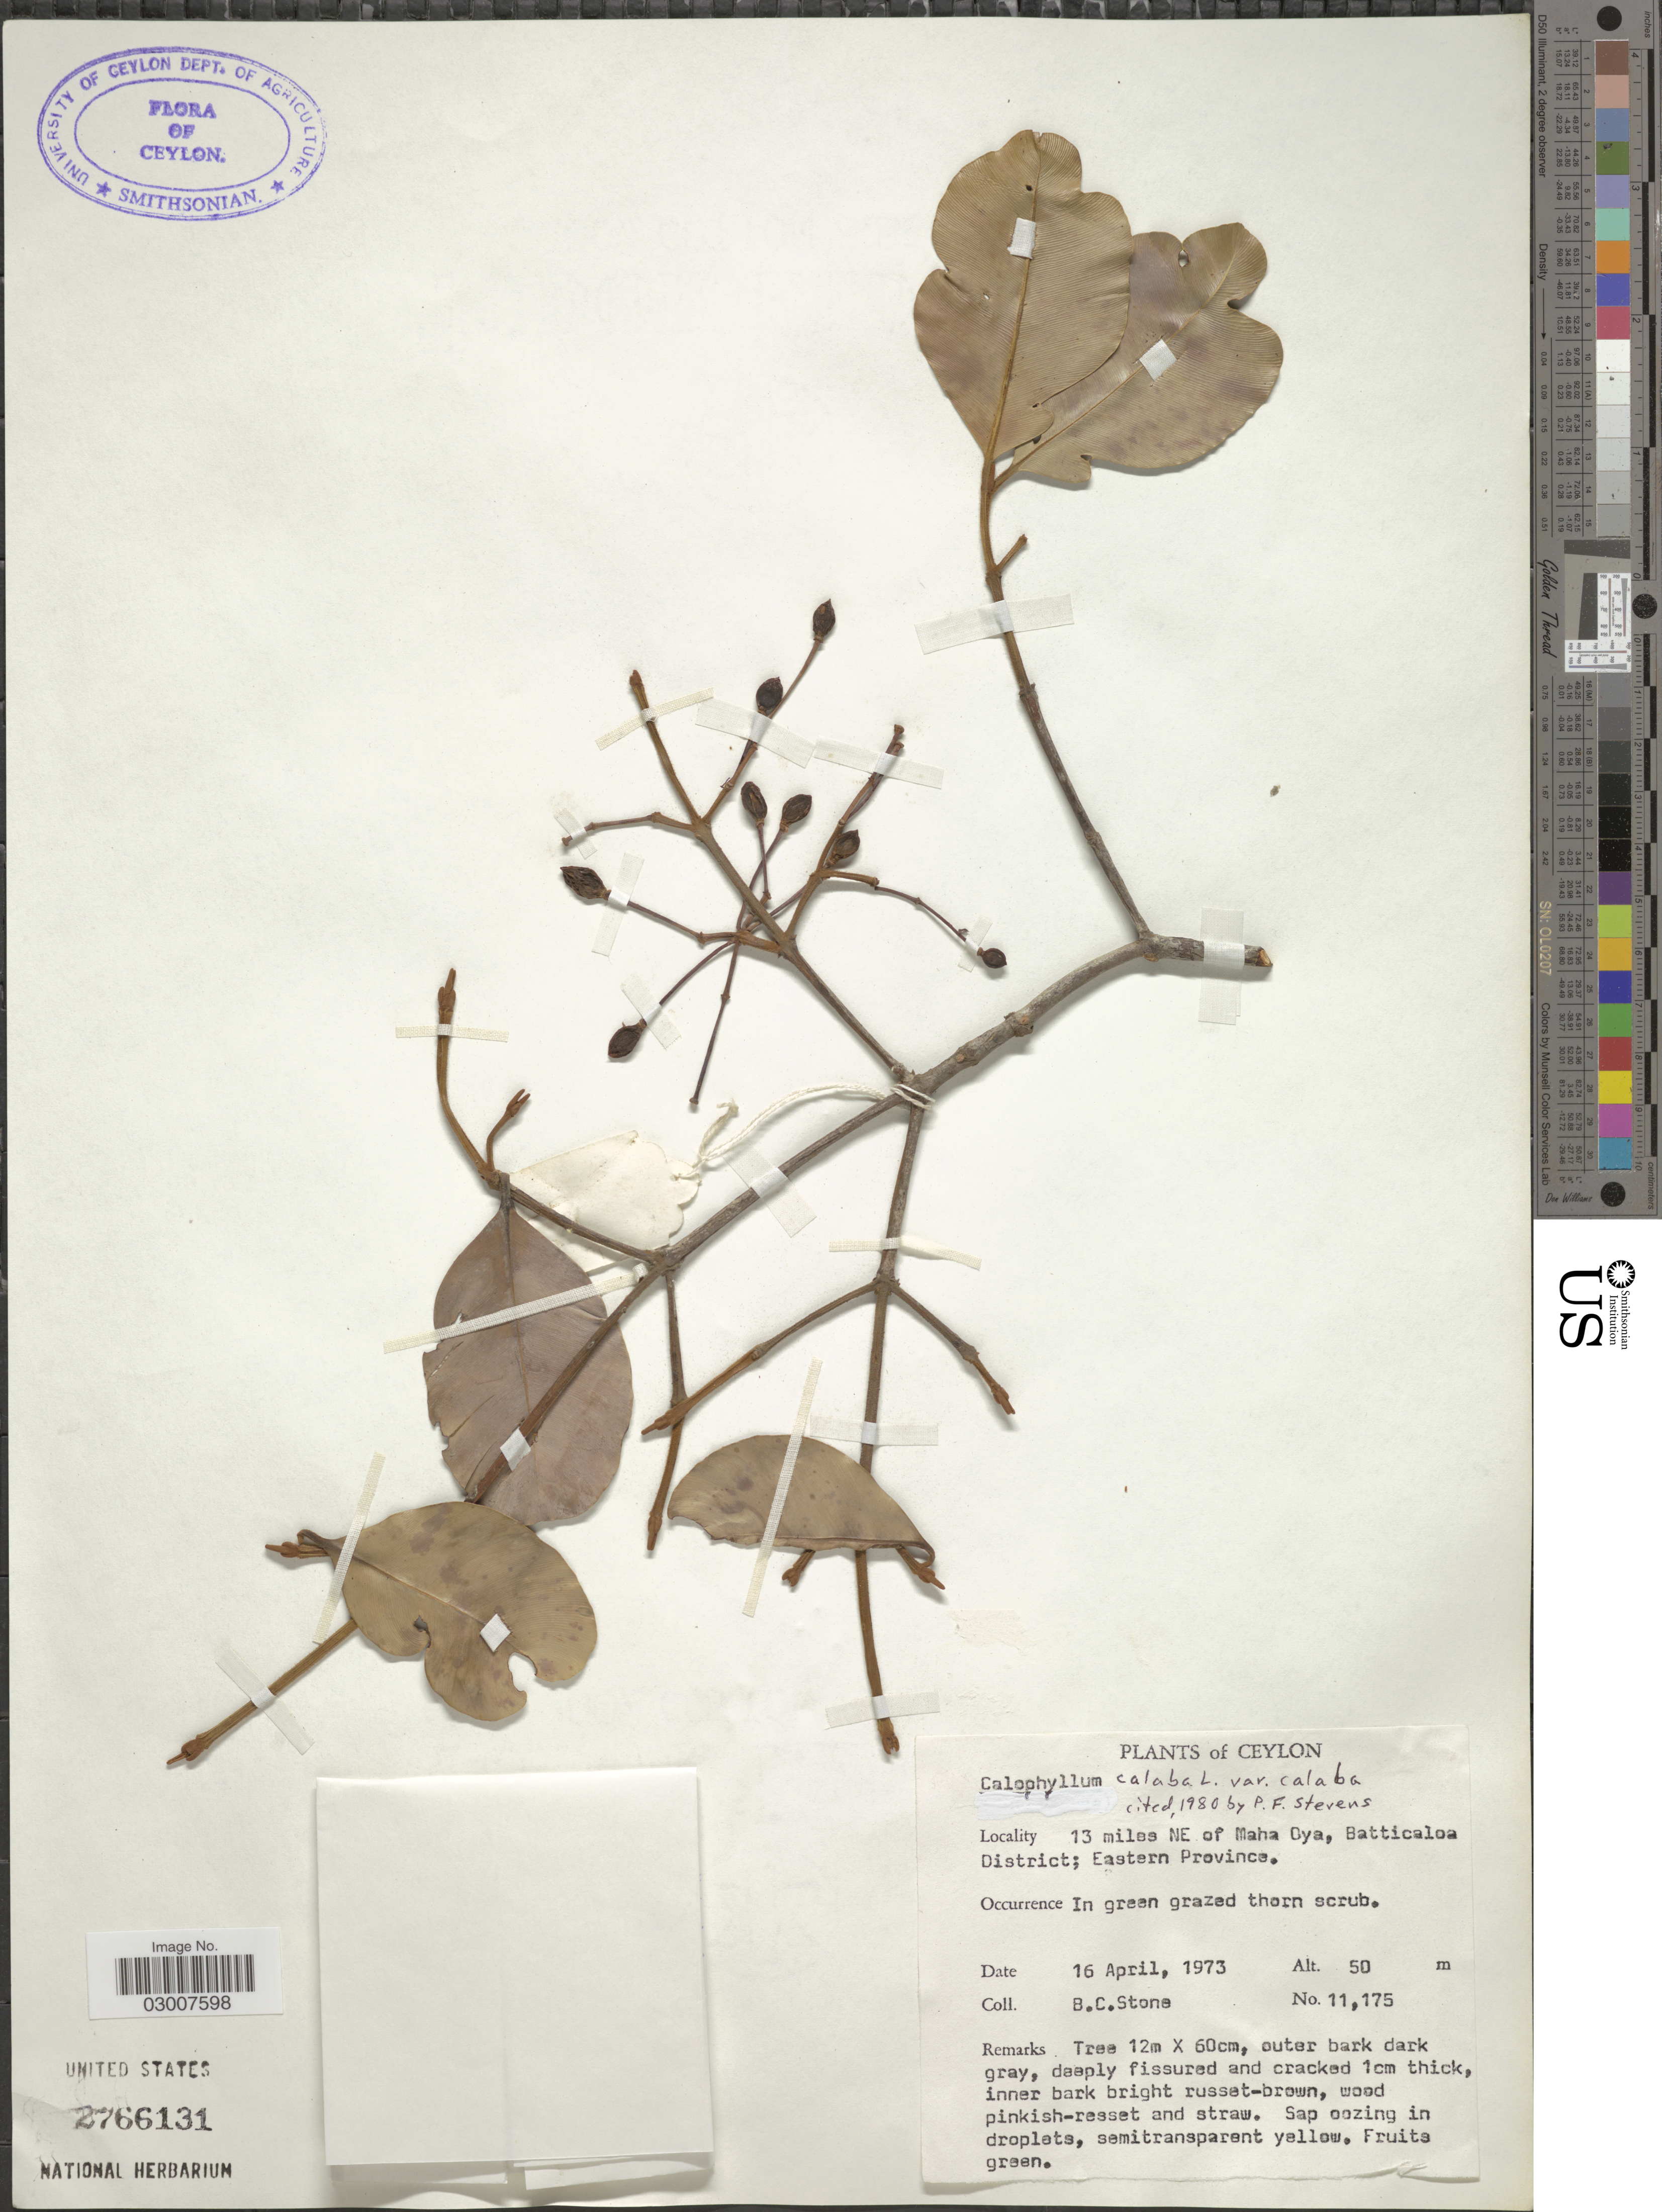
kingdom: Plantae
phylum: Tracheophyta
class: Magnoliopsida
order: Malpighiales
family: Calophyllaceae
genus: Calophyllum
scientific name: Calophyllum calaba var. calaba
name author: L.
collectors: B. C. Stone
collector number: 11175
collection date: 1973-04-16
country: Sri Lanka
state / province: Eastern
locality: Ceylon. 13 miles NE of Maha Oya, Batticaloa District.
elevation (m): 50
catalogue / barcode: US 2766131